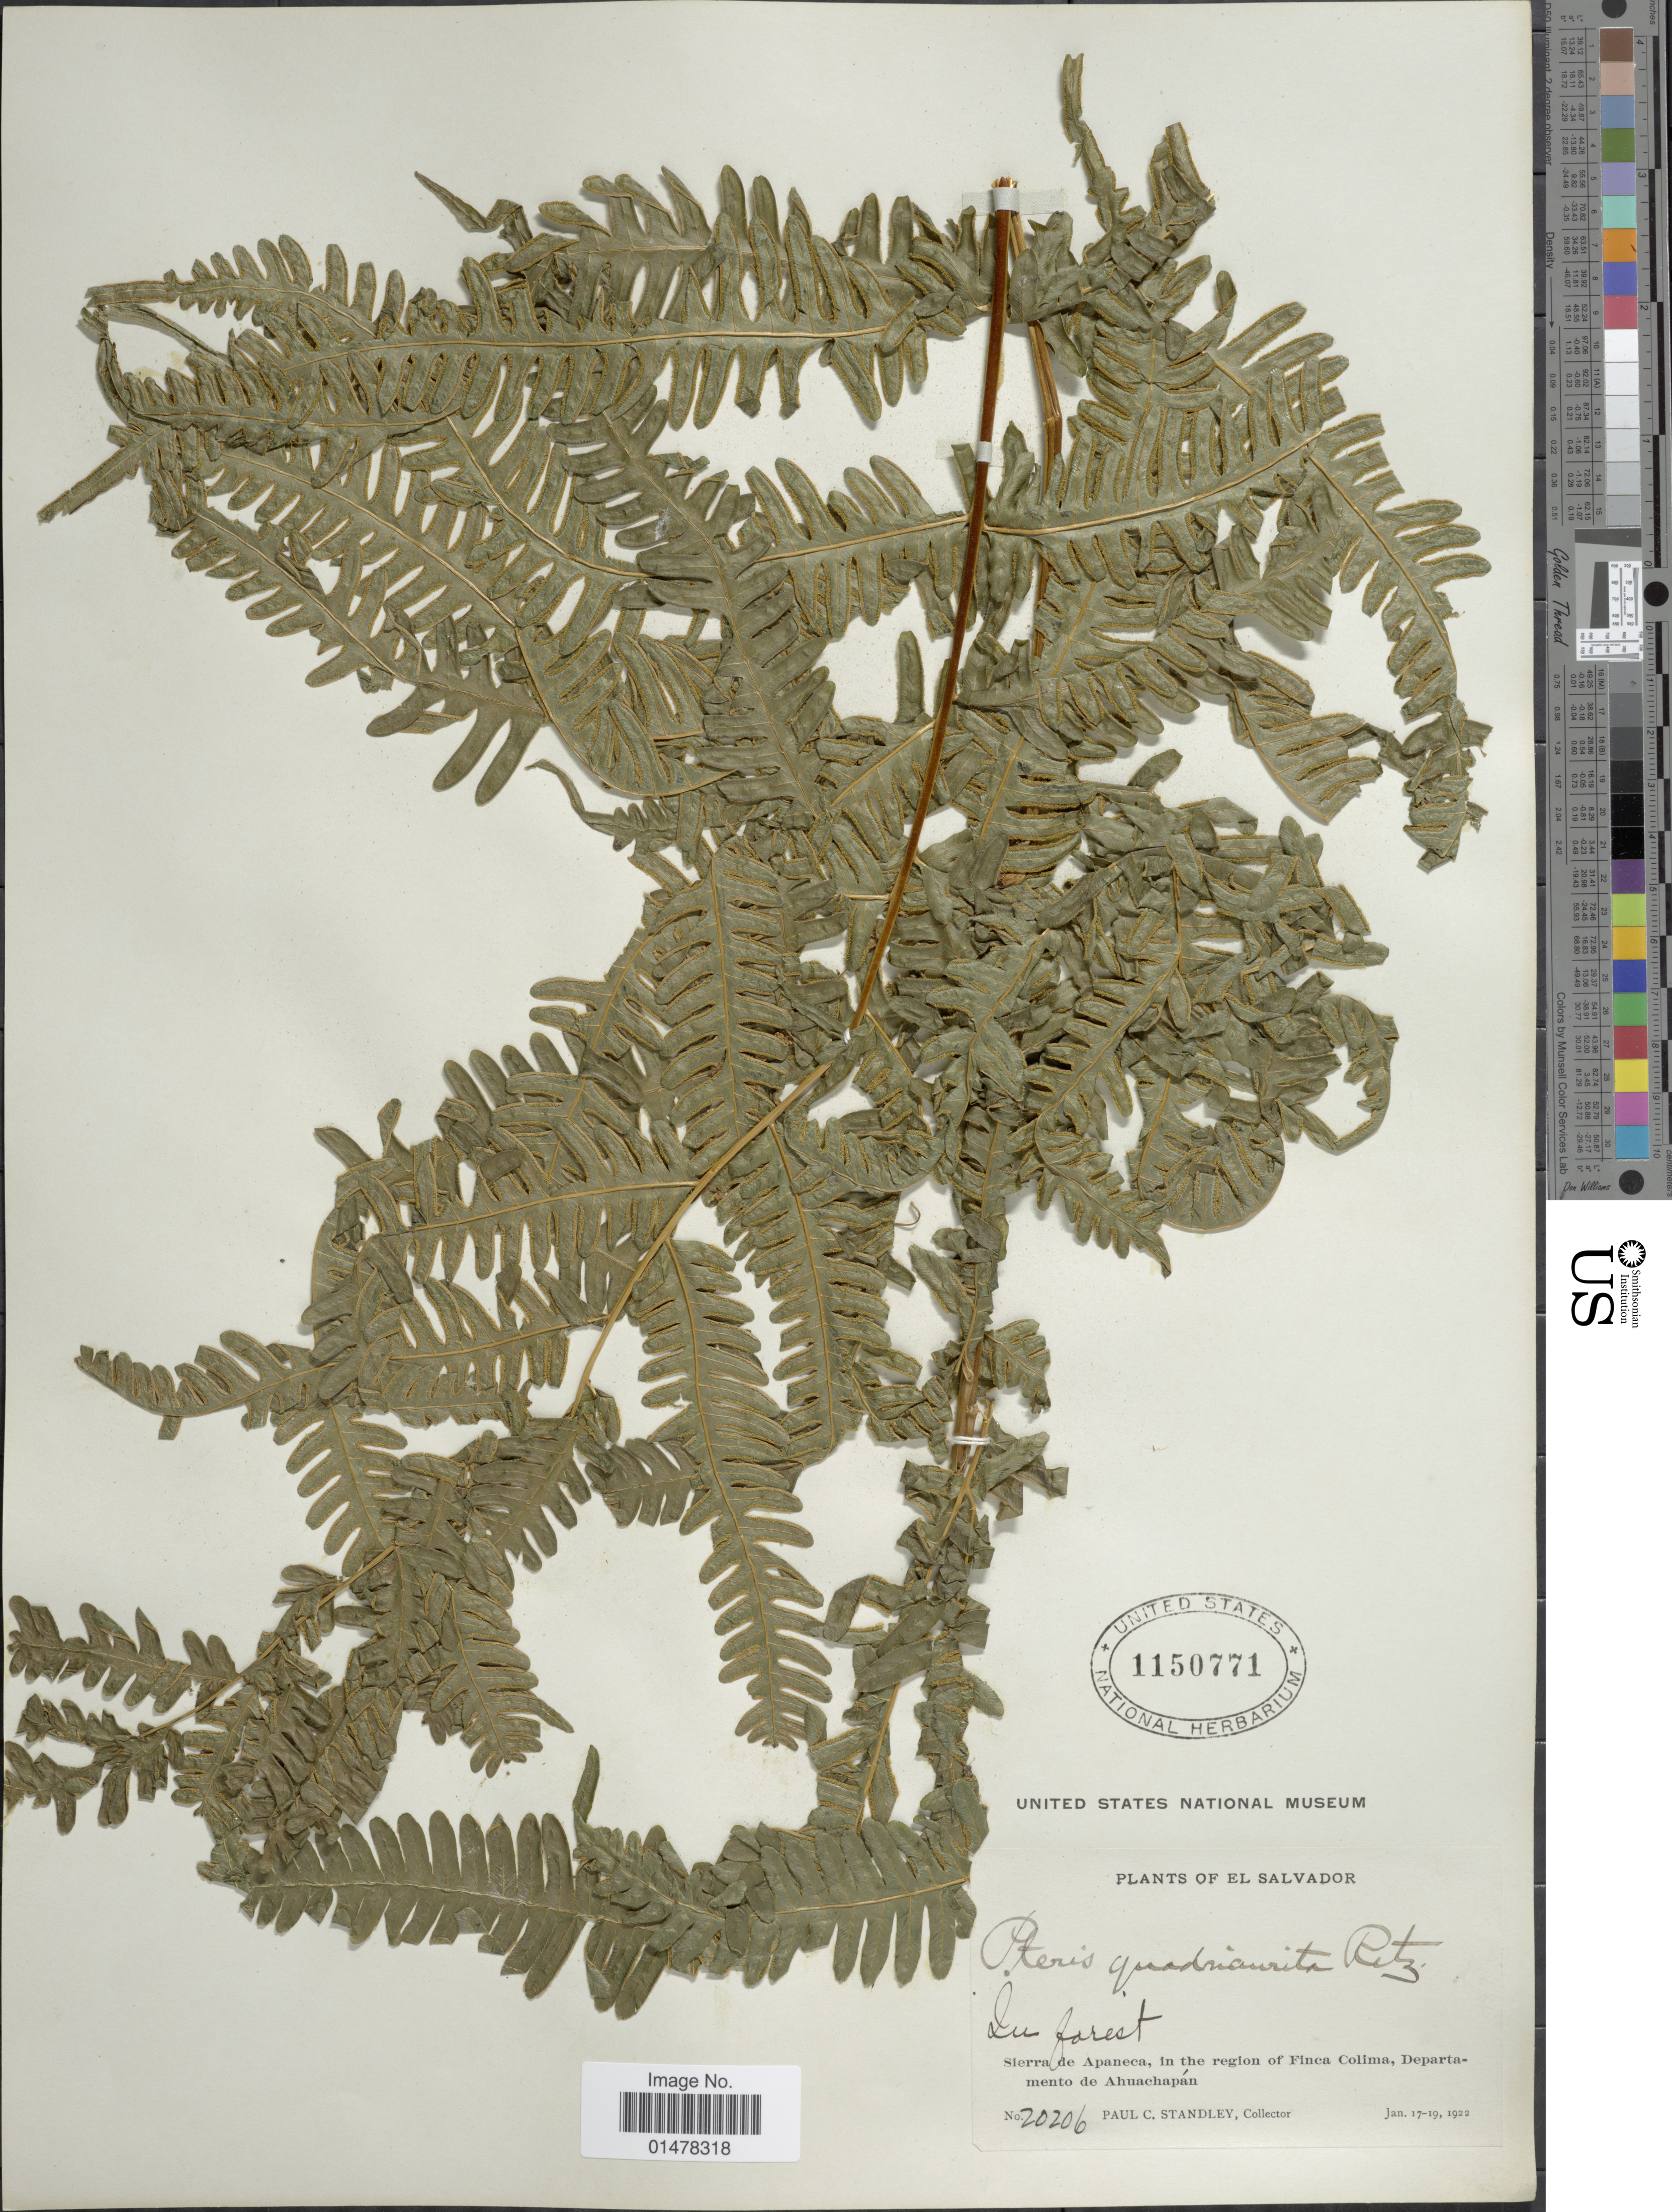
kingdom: Plantae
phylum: Tracheophyta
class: Polypodiopsida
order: Polypodiales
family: Pteridaceae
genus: Pteris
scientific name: Pteris quadriaurita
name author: Retz.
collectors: P. C. Standley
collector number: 20206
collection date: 1922-01-17/1922-01-19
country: El Salvador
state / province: Ahuachapan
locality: PLants of El Salvador, Sierra de Apaneca, in the region of Finca Colima, Departamento de Ahuachapan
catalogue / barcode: US 1150771